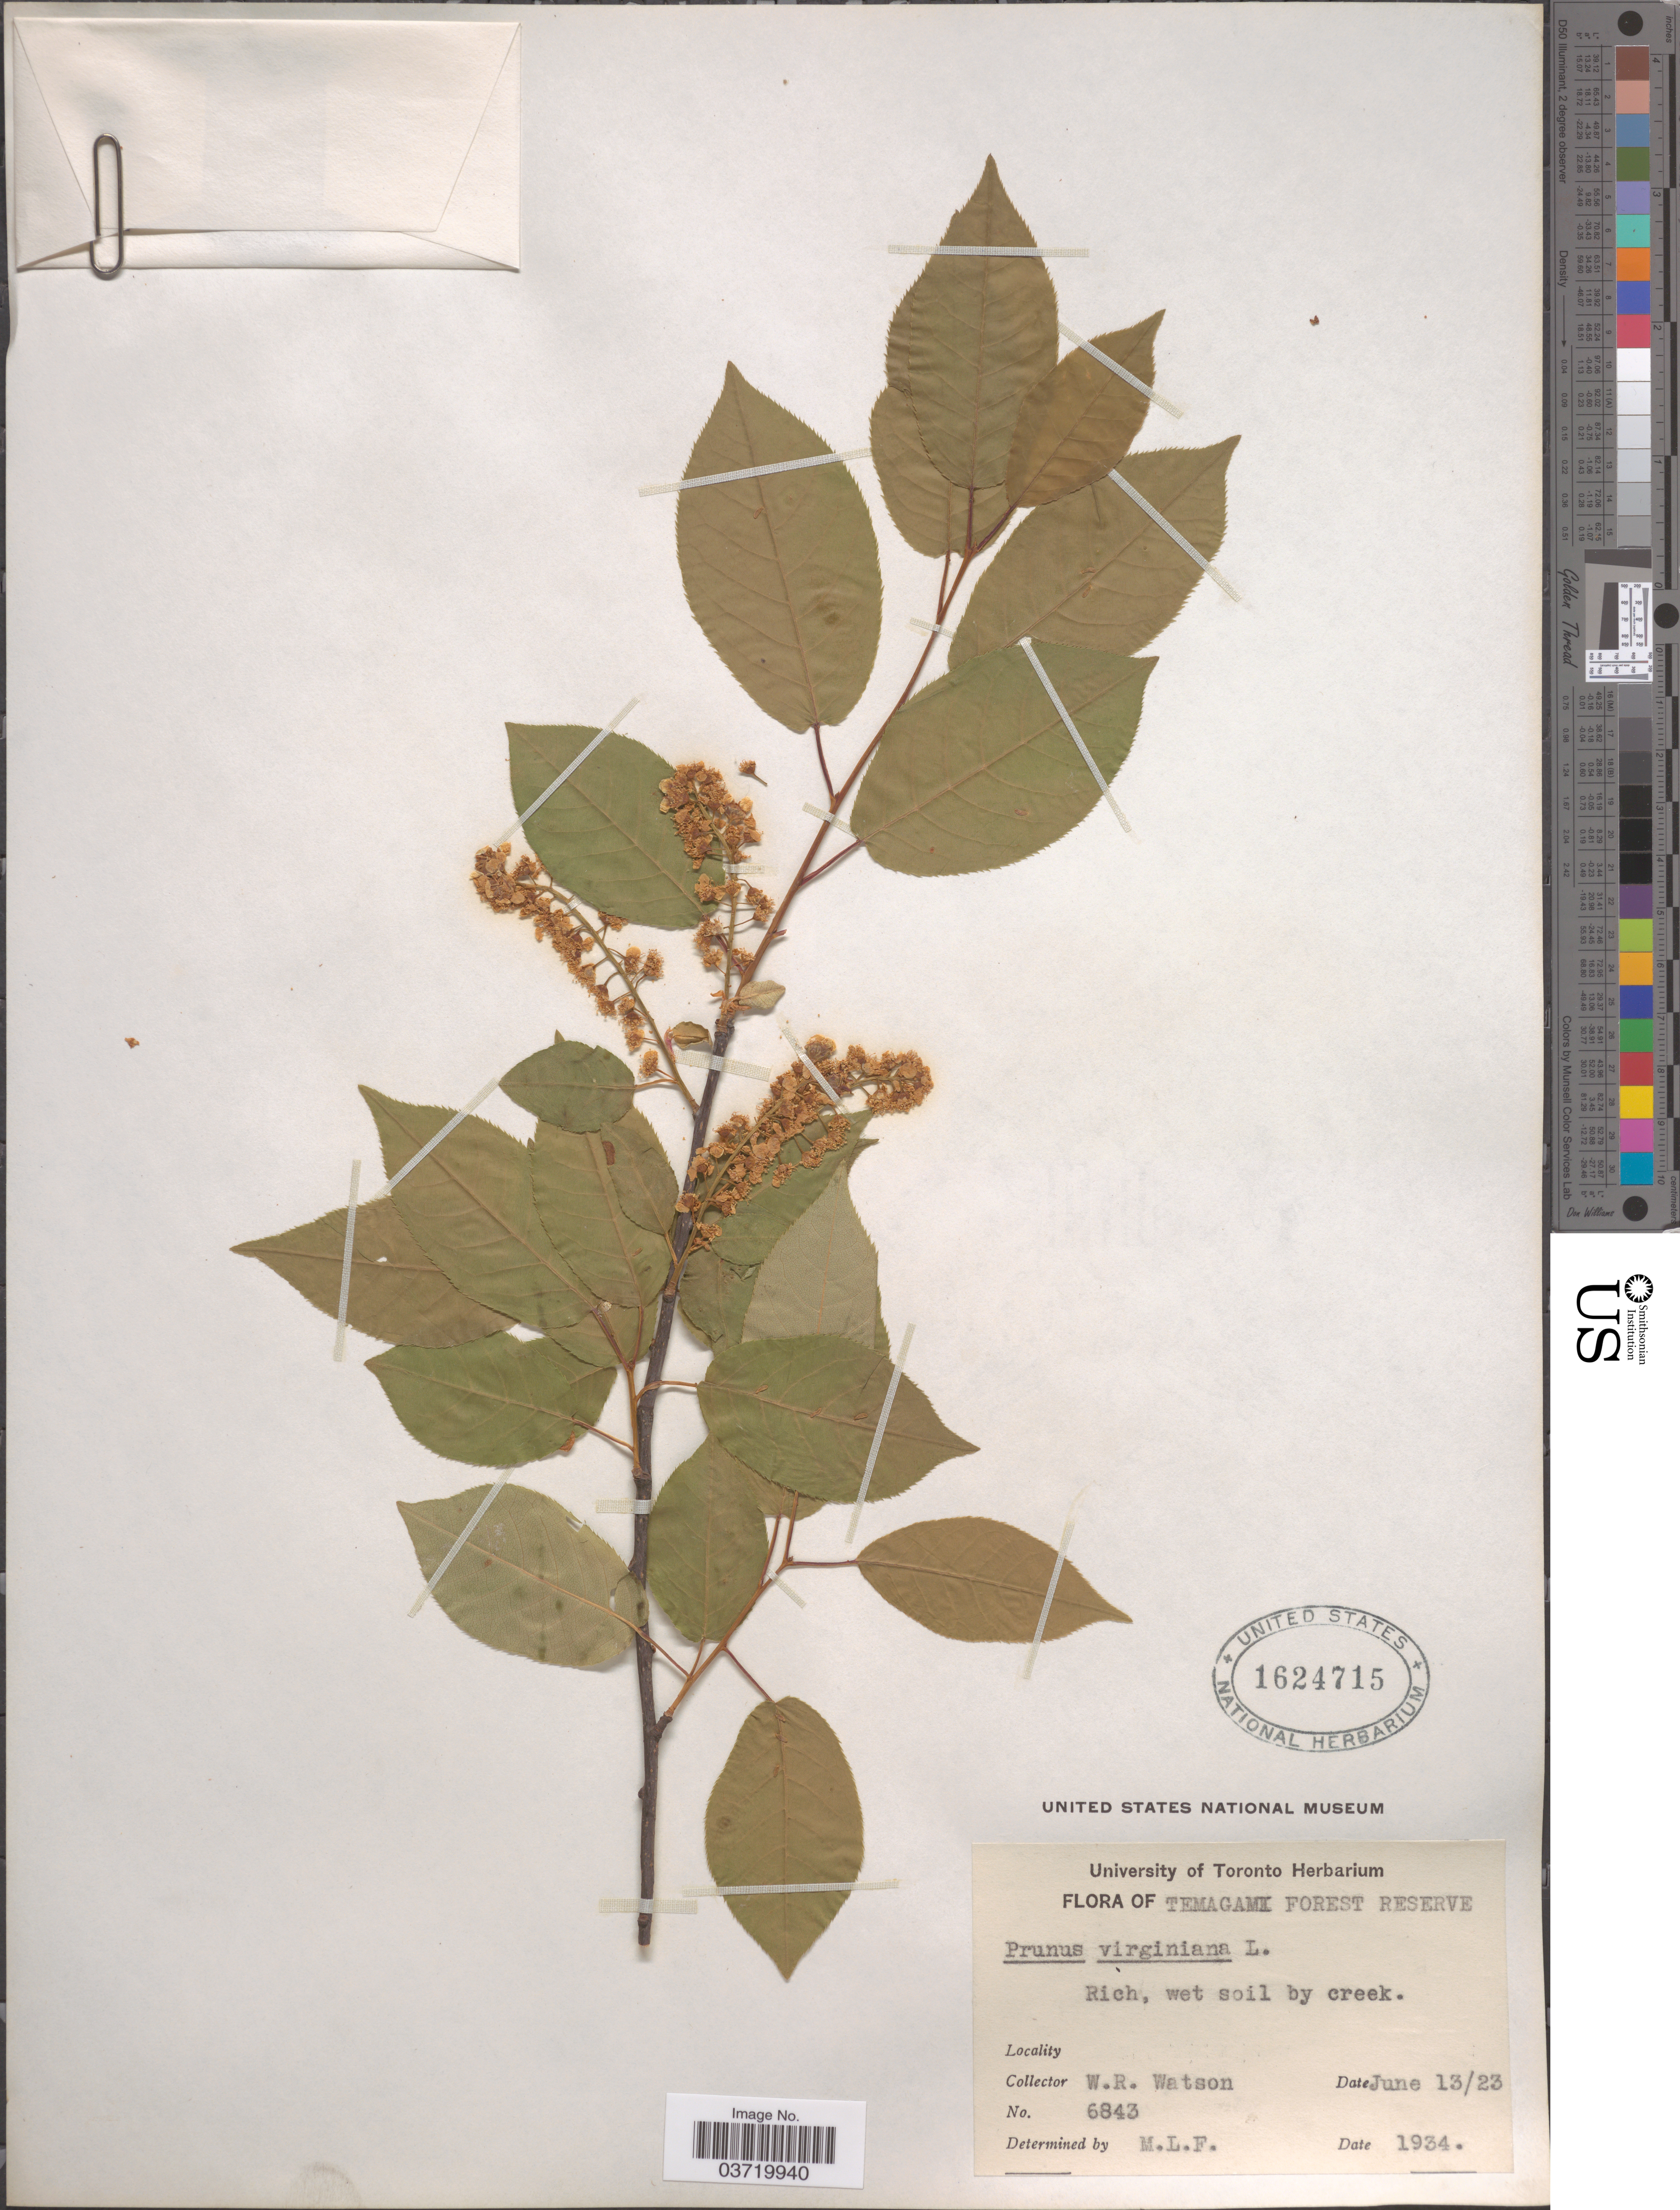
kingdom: Plantae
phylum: Tracheophyta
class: Magnoliopsida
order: Rosales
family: Rosaceae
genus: Prunus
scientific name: Prunus virginiana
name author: L.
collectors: W. R. Watson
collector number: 6843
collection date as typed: Transcribed d/m/y: 13/6/23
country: Canada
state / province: Ontario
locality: Temagami Forest Reserve.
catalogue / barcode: US 1624715